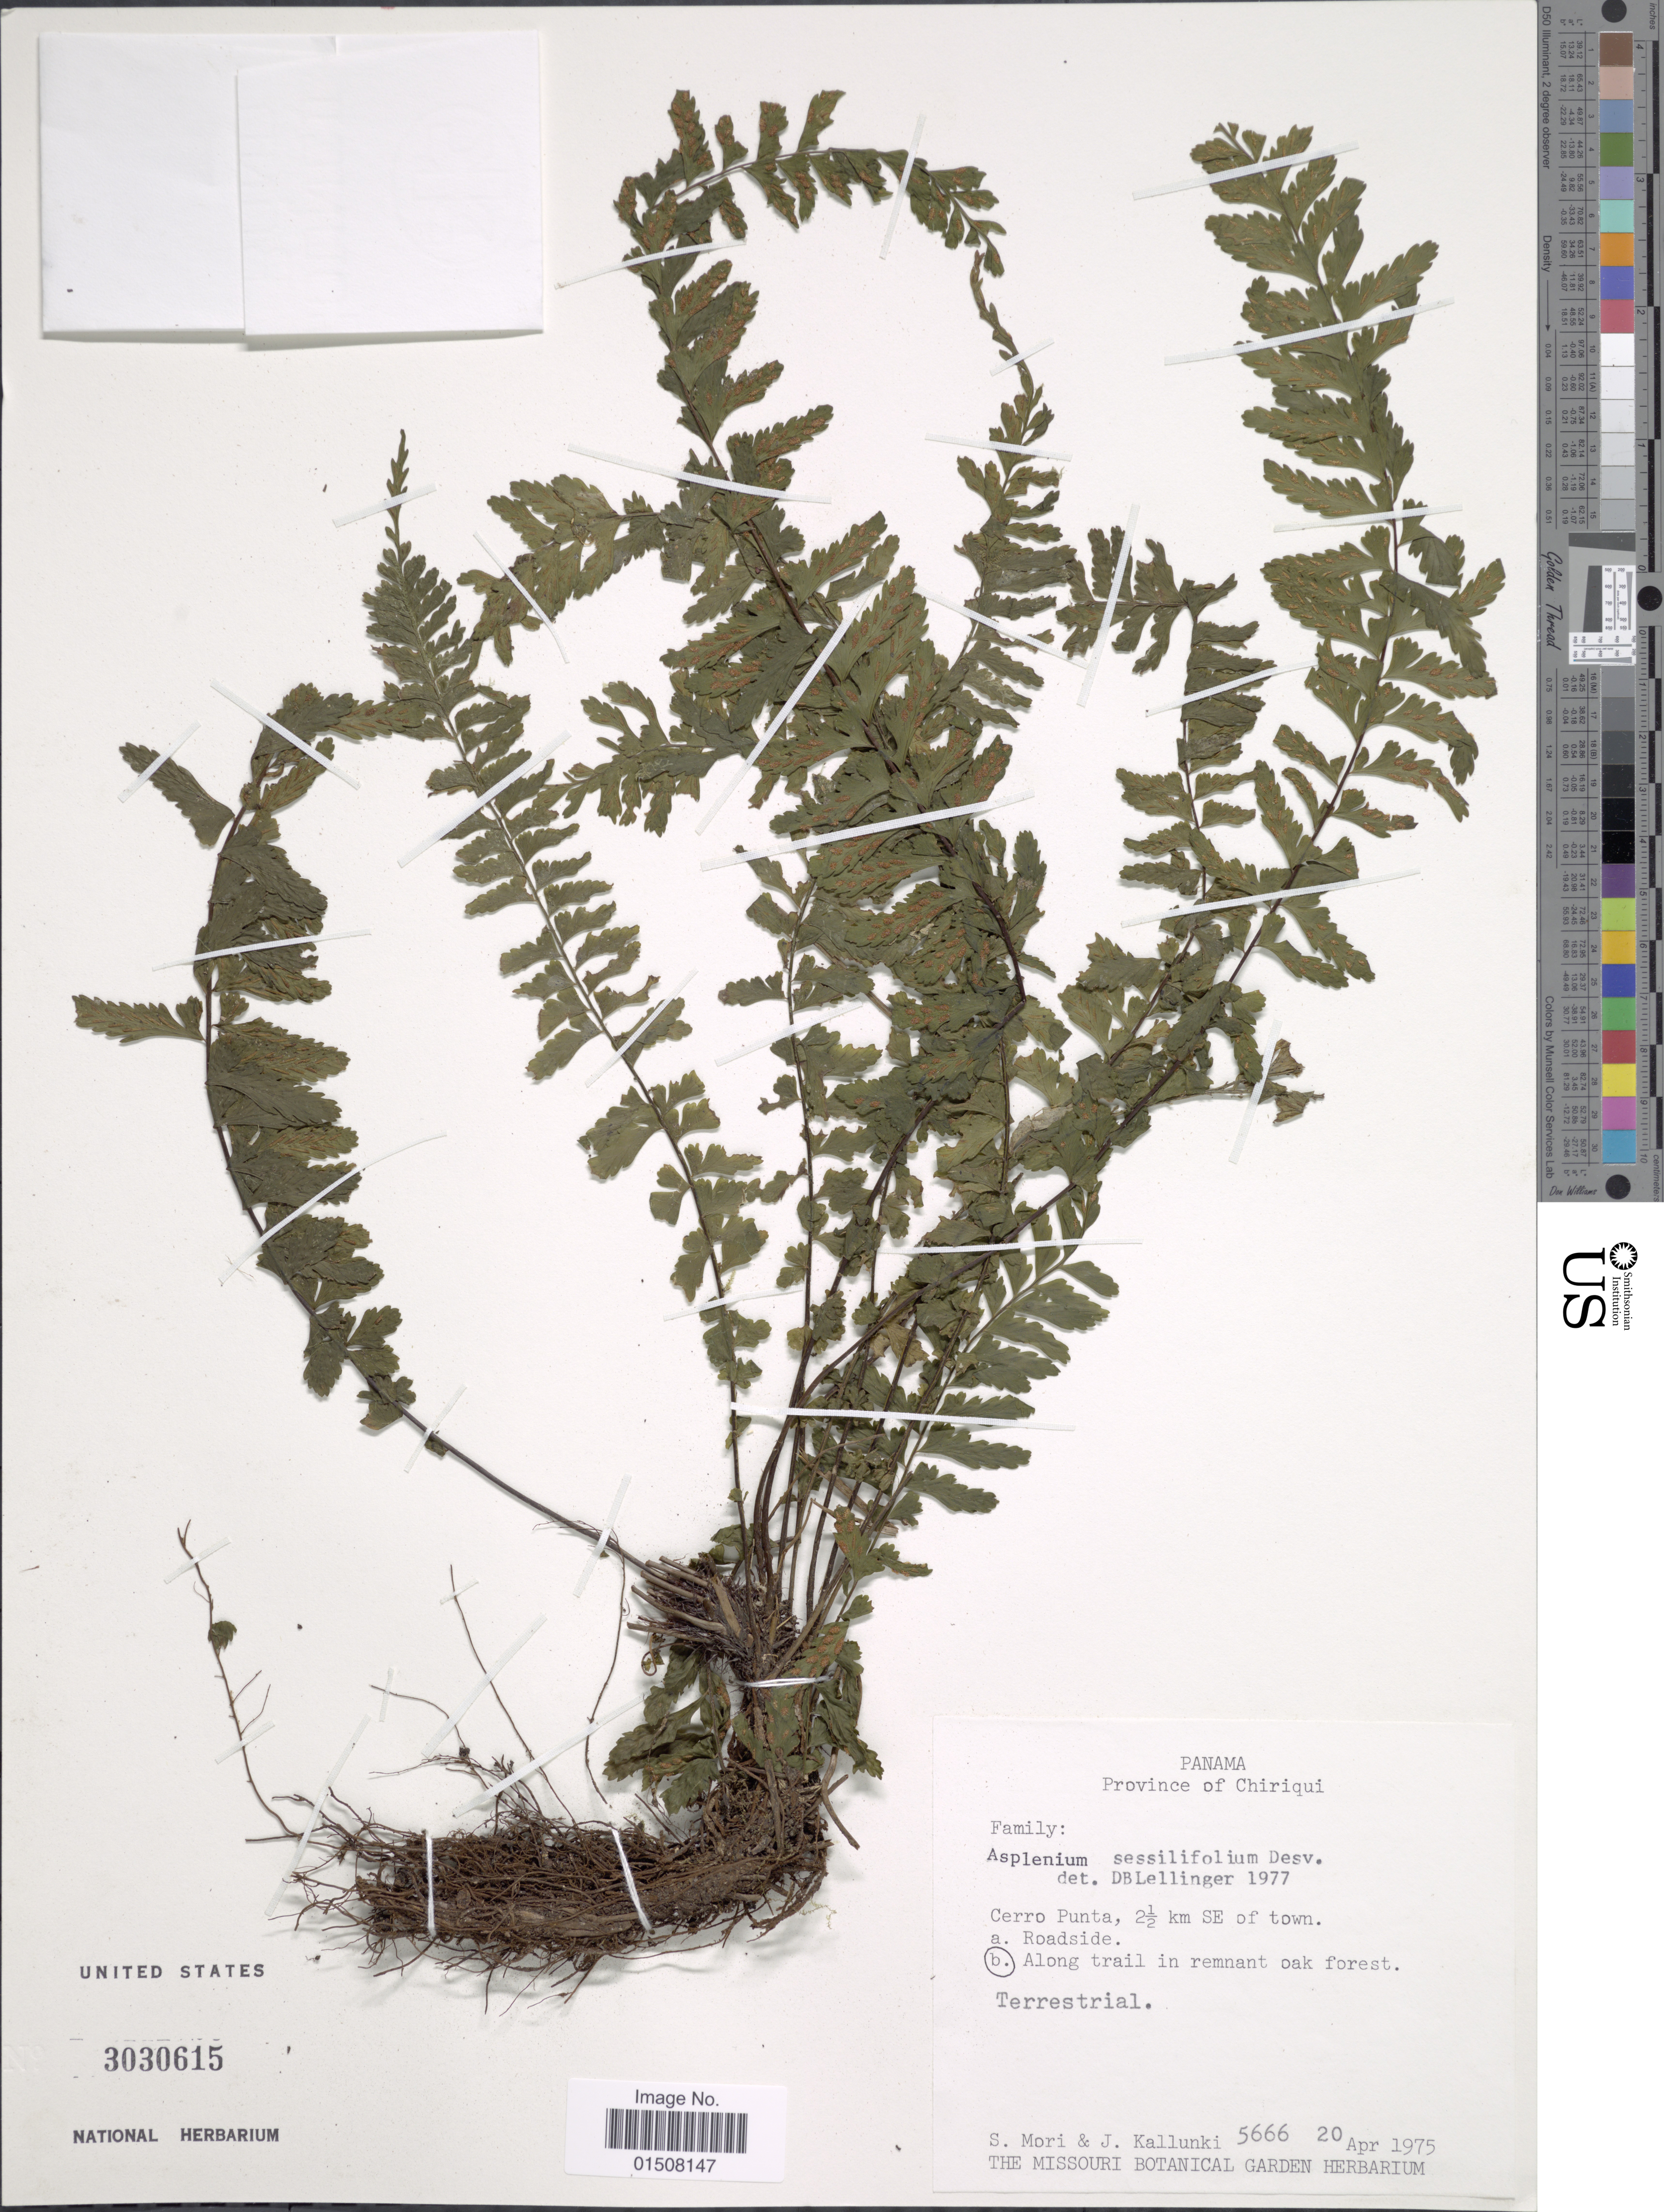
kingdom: Plantae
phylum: Tracheophyta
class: Polypodiopsida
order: Polypodiales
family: Aspleniaceae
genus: Asplenium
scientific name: Asplenium sessilifolium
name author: Desv.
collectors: S. Mori & J. Kallunki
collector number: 5666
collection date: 1975-04-20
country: Panama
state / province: Chiriqui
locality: Cerro Punta, 2.5 km SE of town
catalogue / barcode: US 3030615